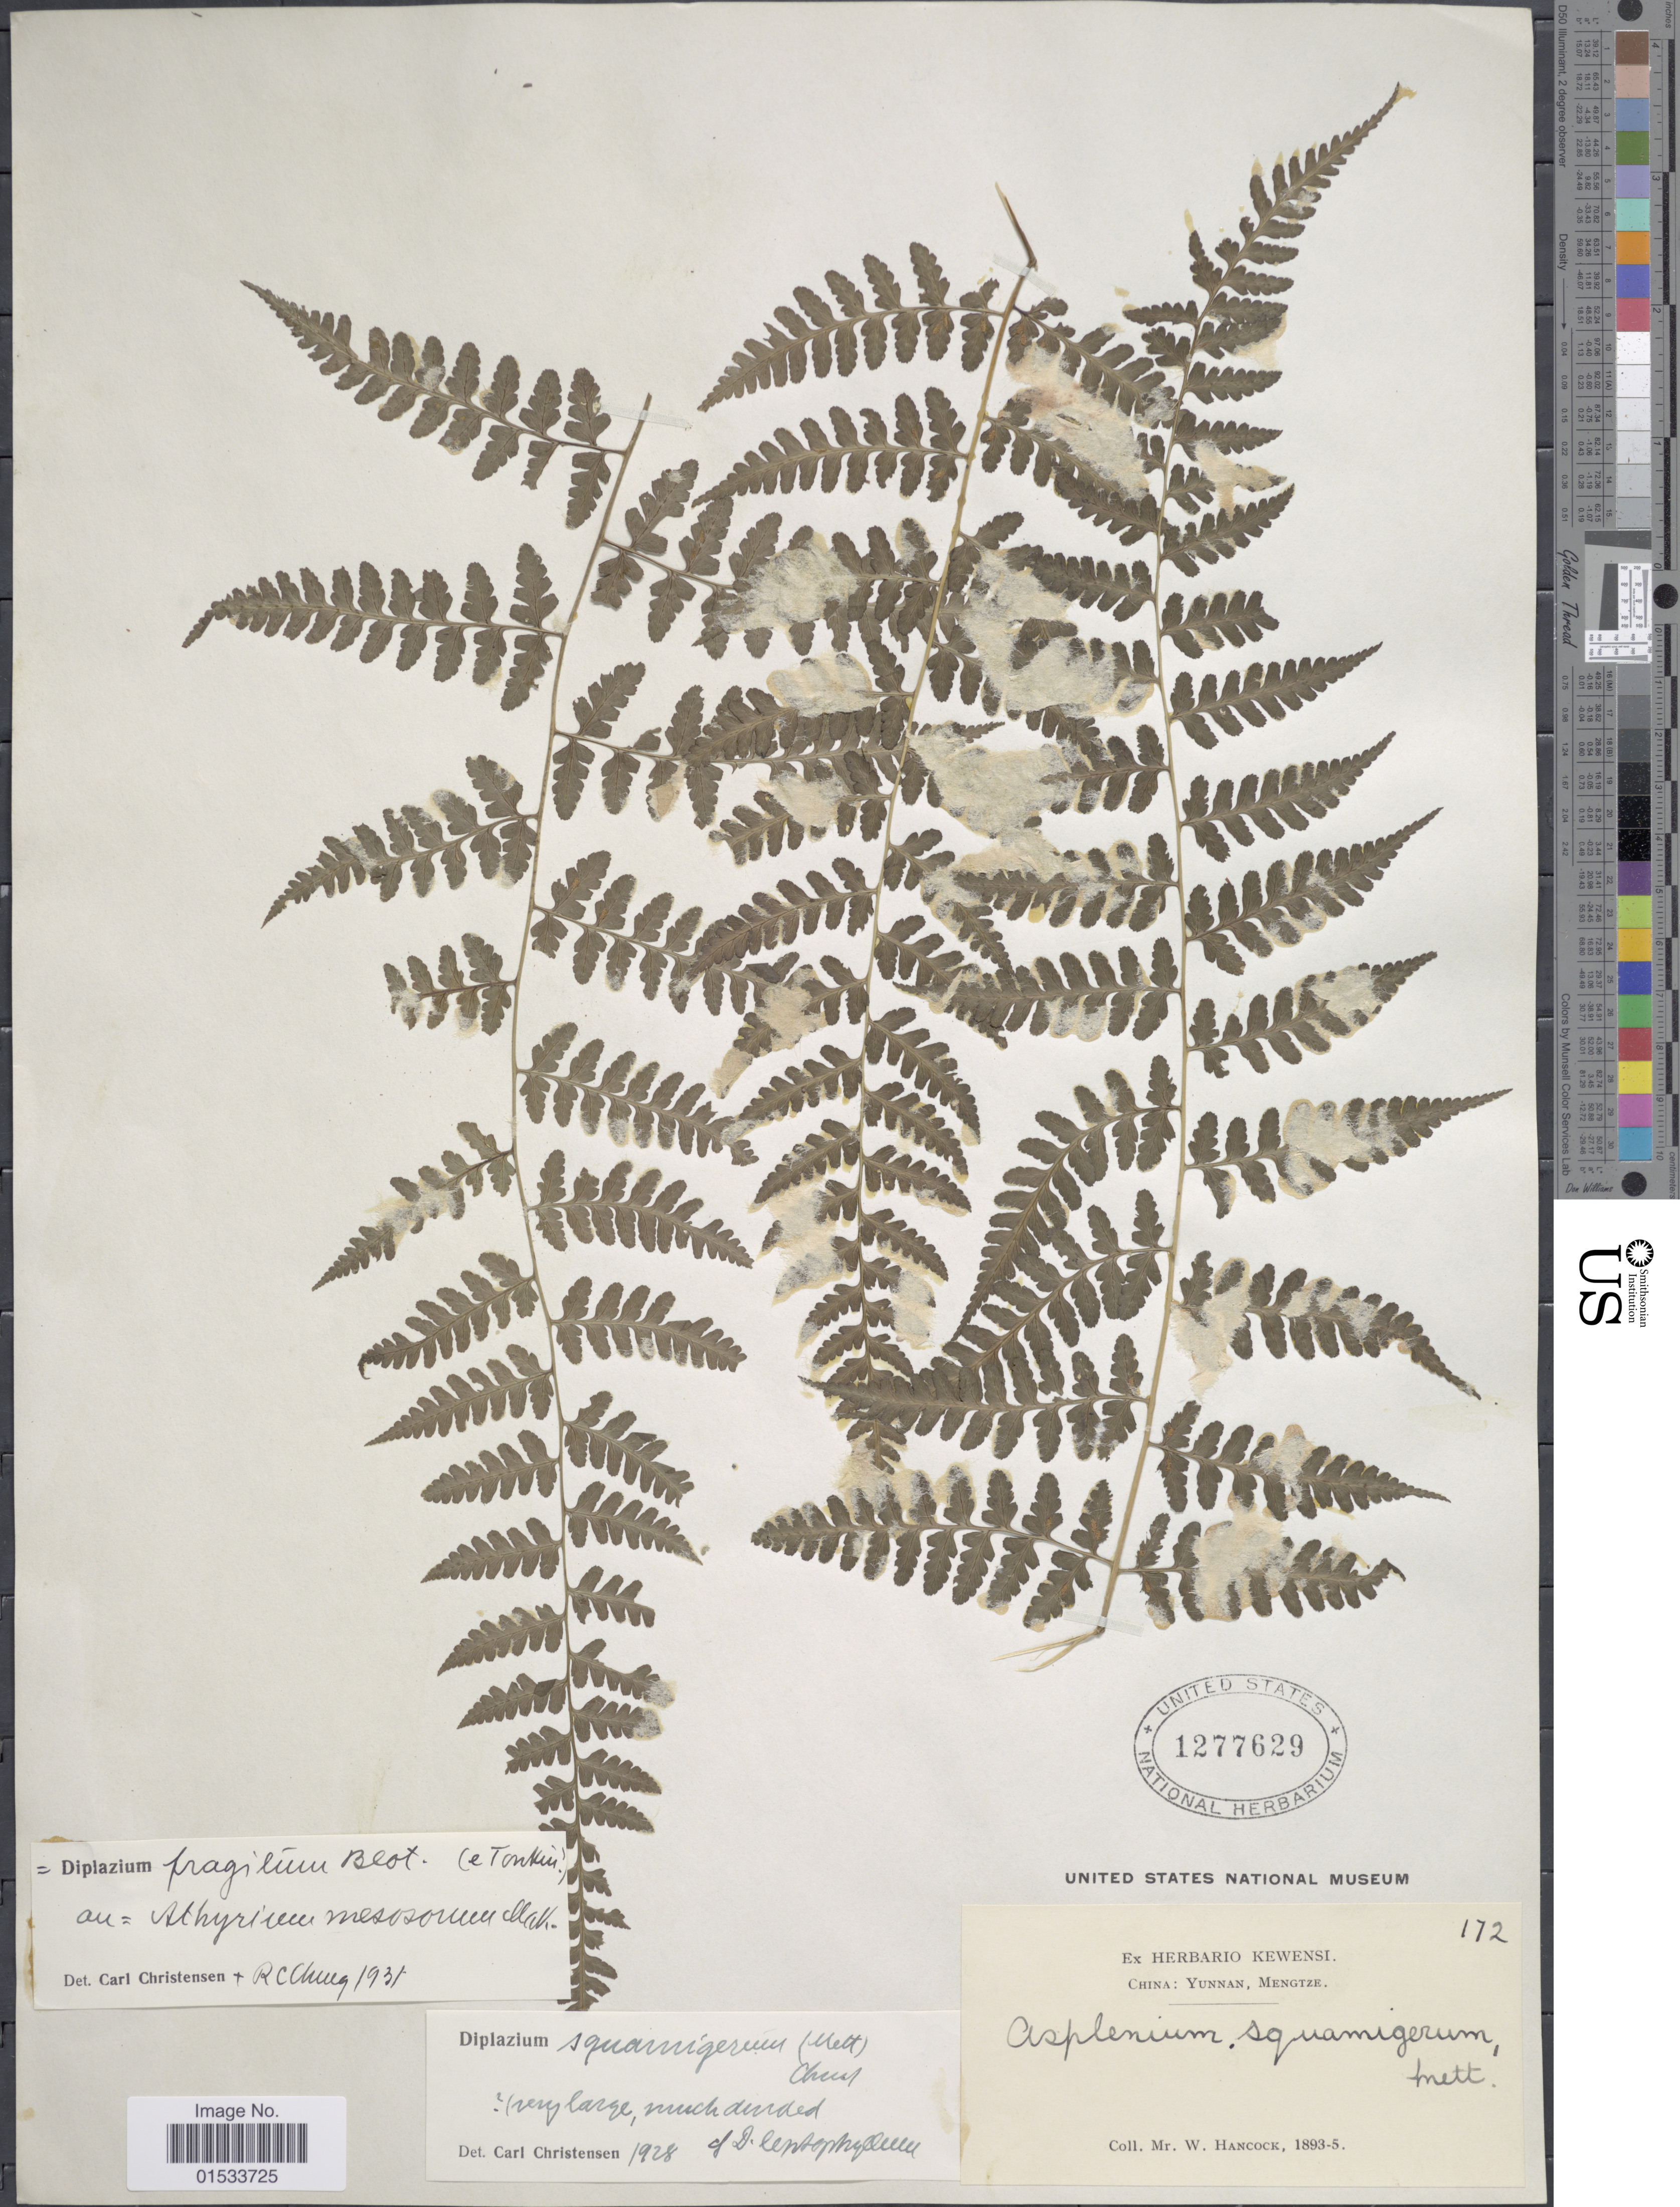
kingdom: Plantae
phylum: Tracheophyta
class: Polypodiopsida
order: Polypodiales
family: Athyriaceae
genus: Diplazium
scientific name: Diplazium fragile ined. comb.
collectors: W. Hancock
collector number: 172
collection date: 1893/1895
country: China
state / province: Yunnan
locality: Mengtze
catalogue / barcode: US 12747629